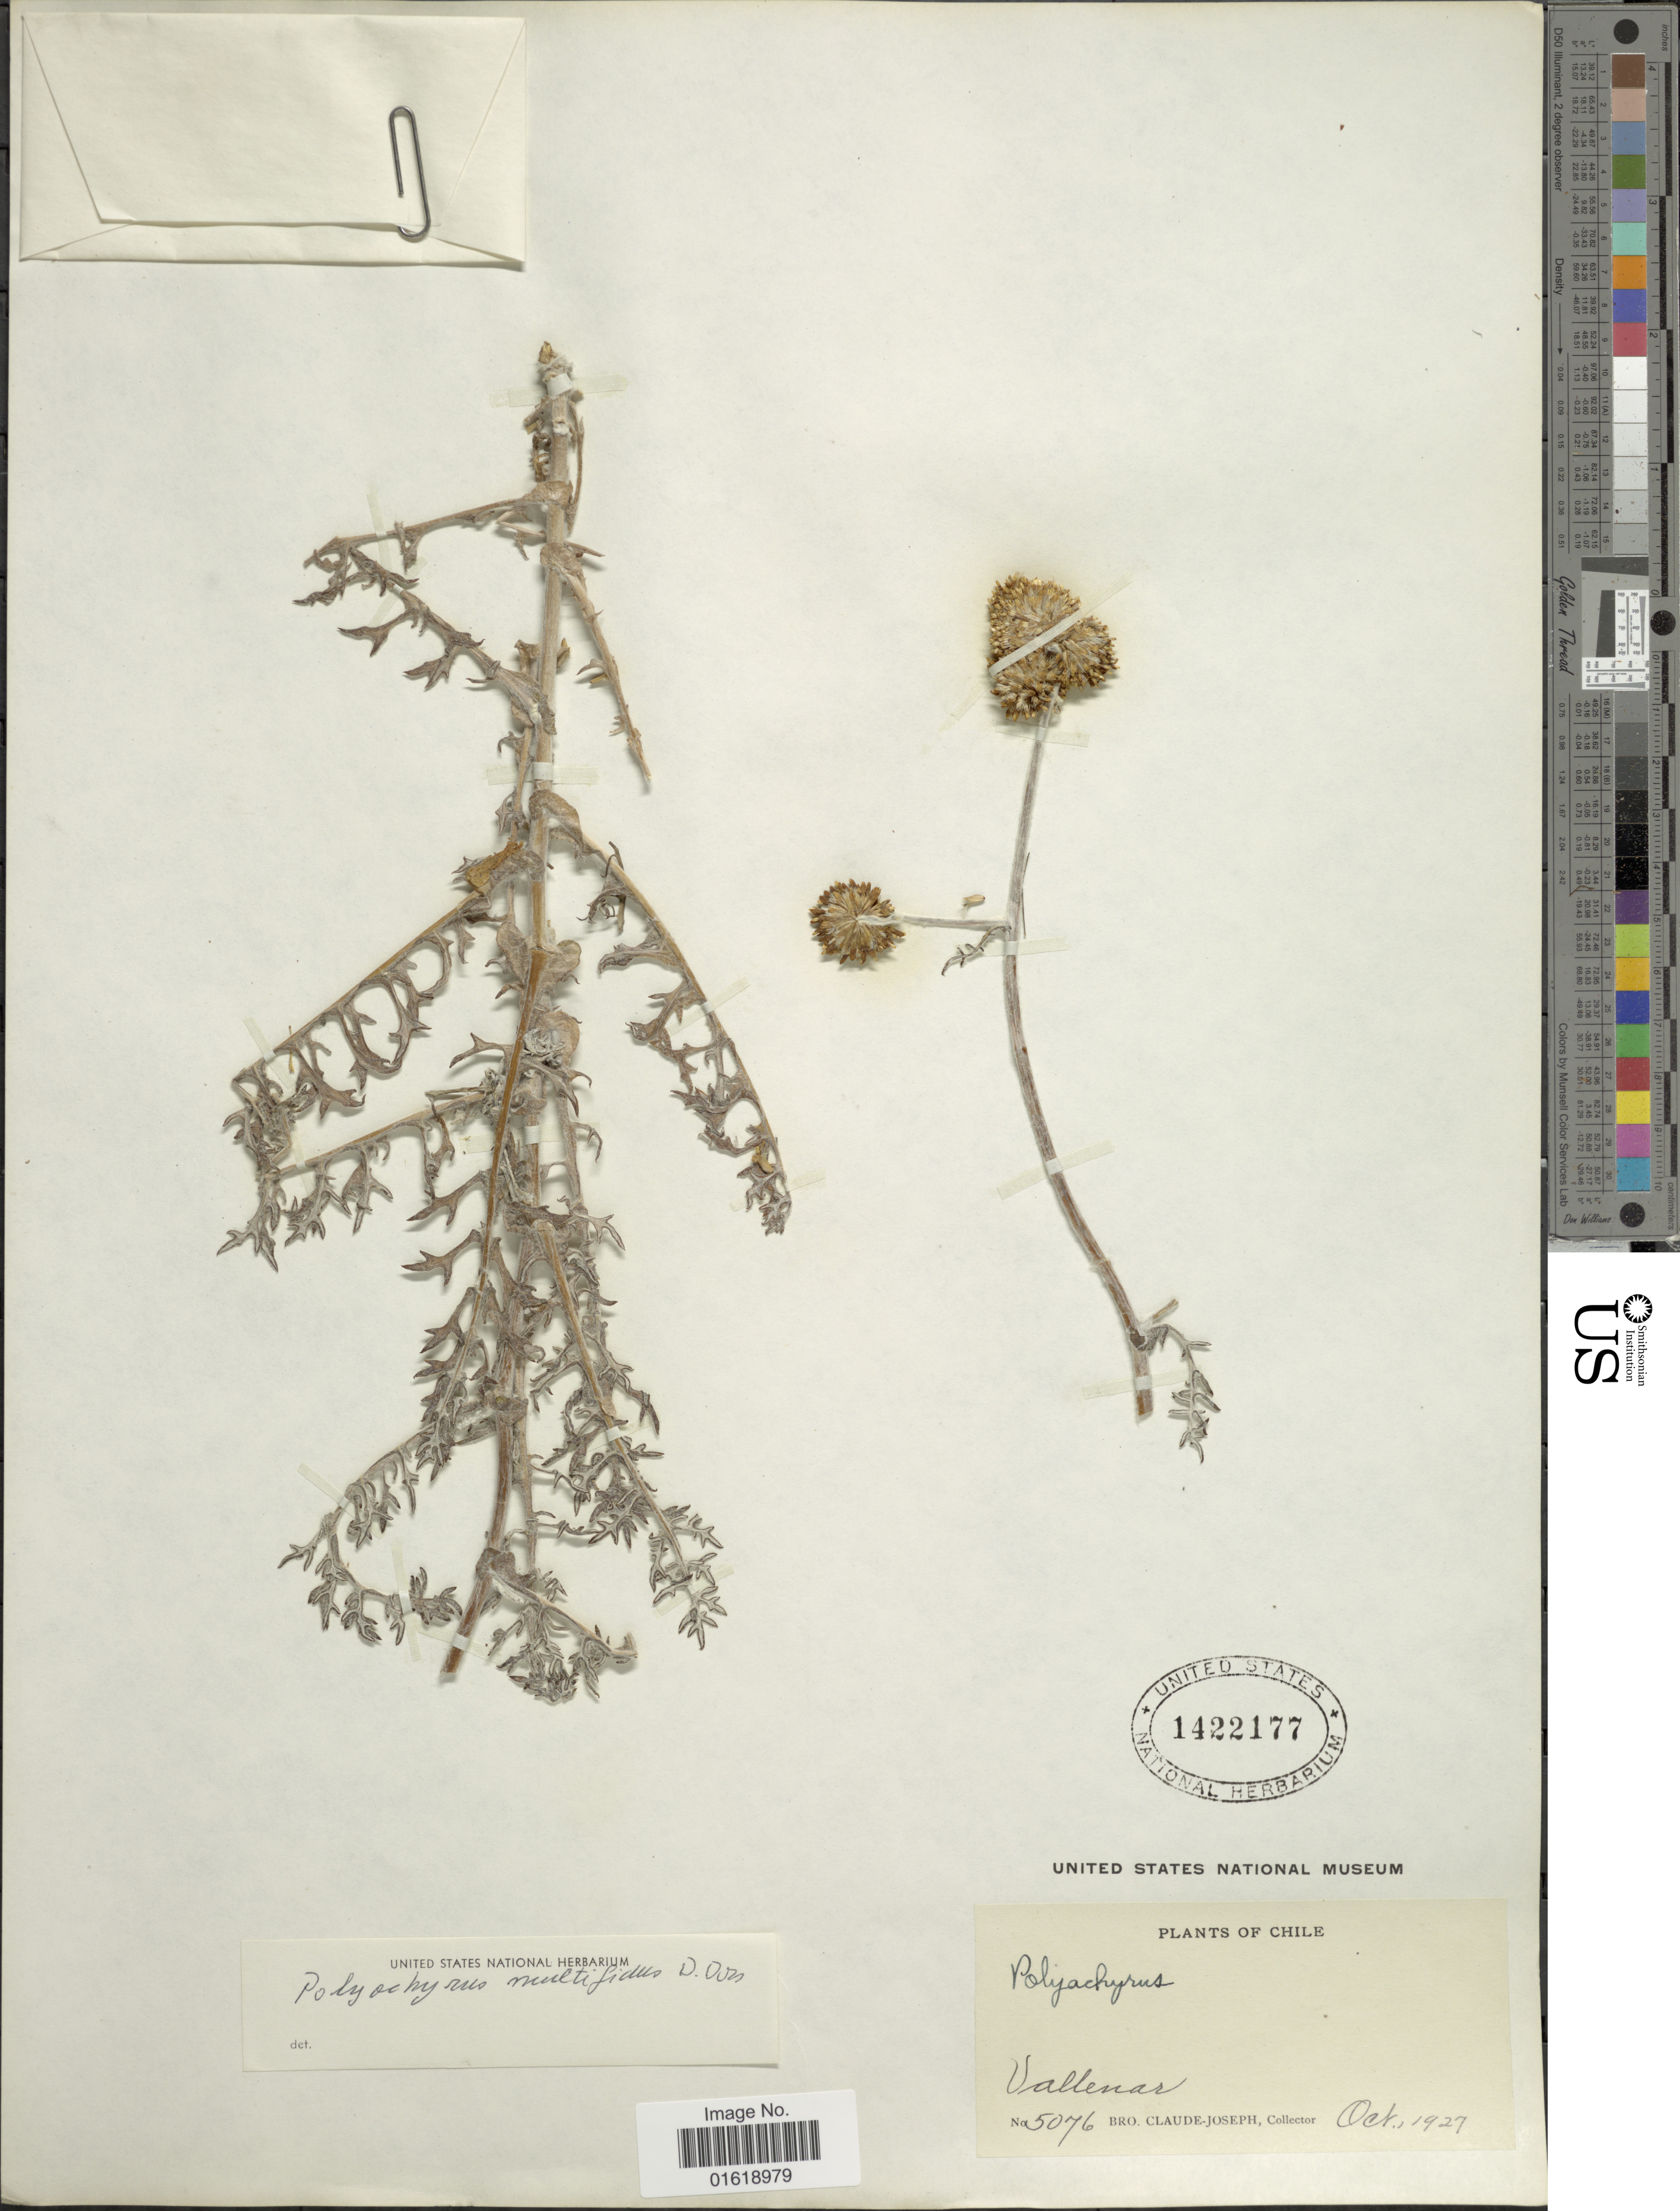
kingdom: Plantae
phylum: Tracheophyta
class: Magnoliopsida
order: Asterales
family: Asteraceae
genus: Polyachyrus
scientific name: Polyachyrus poeppigii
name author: Kunze ex Less.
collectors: Bro. Claude-Joseph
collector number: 5076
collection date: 1927-10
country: Chile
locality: Vallenar.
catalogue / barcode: US 1422177